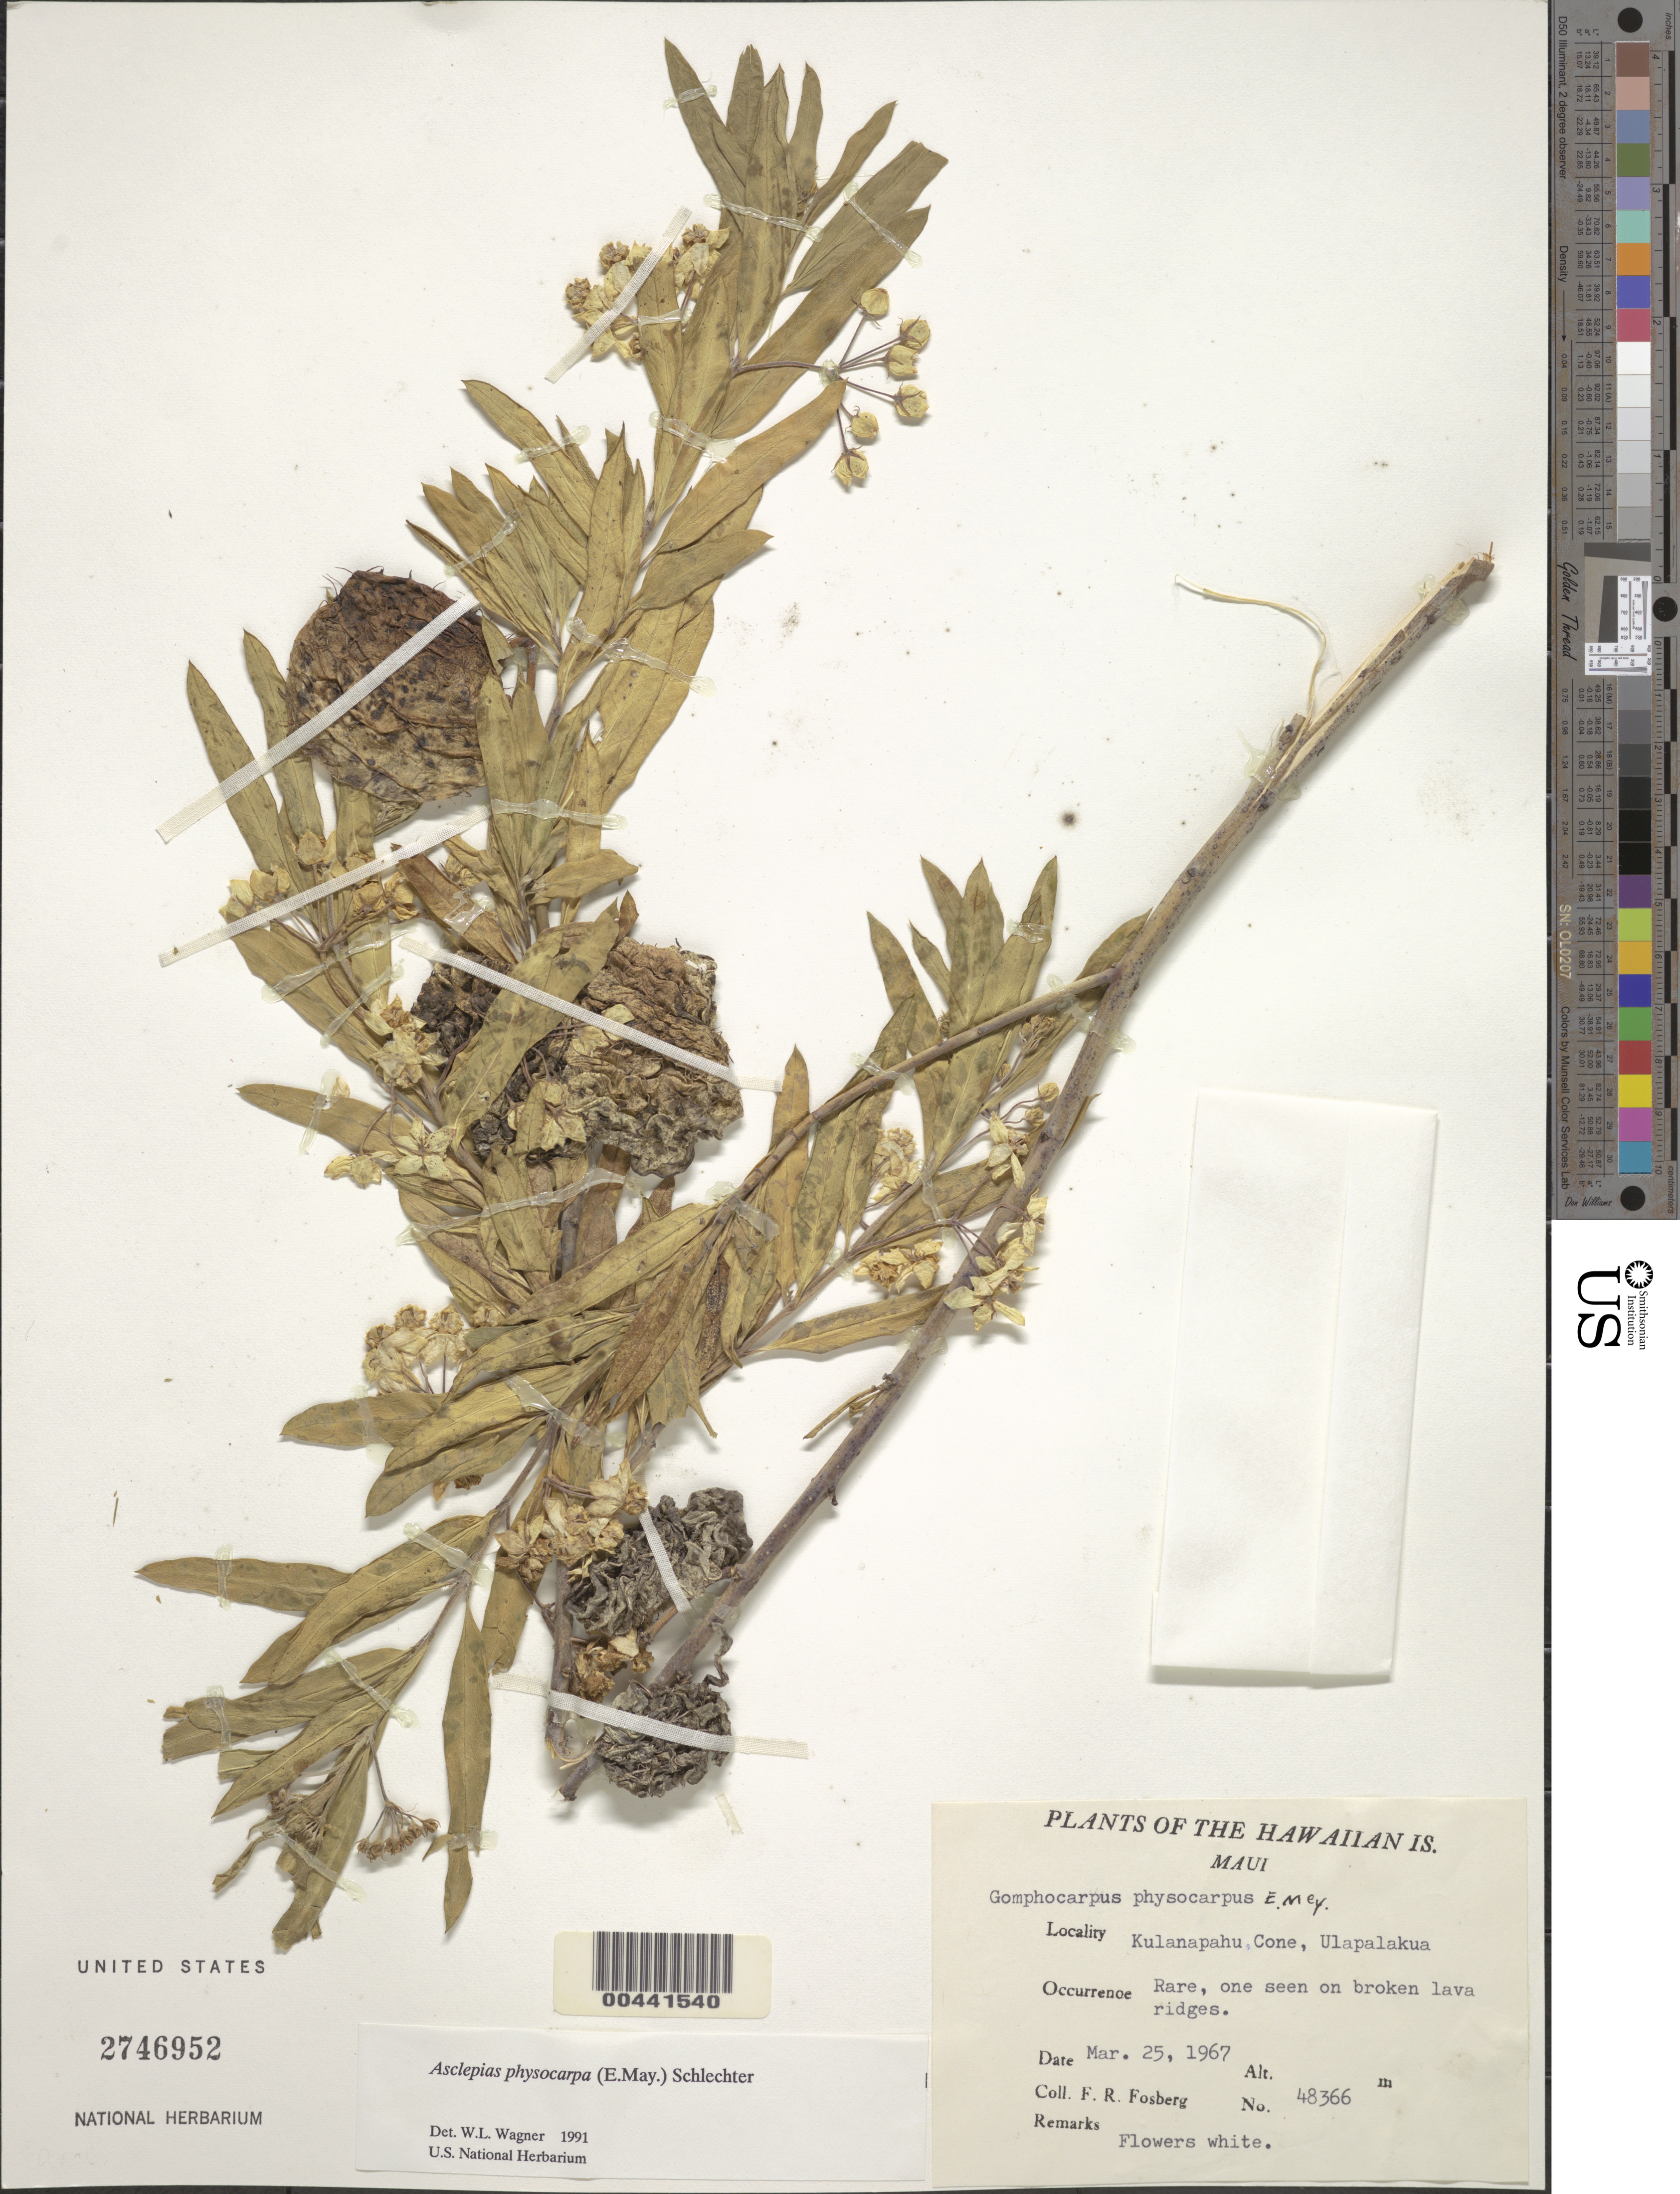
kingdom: Plantae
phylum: Tracheophyta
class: Magnoliopsida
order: Gentianales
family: Apocynaceae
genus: Asclepias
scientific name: Asclepias physocarpa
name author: (E. Mey.) Schltr.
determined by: Wagner, W. L., (BOT), Smithsonian Institution - National Museum of Natural History (UNITED STATES)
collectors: F. R. Fosberg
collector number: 48366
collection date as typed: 25 Mar 1967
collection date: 1967-03-25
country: United States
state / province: Hawaii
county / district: Maui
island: Maui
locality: Kulanapahu Cone, Ulapalakua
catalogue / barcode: US 2746952